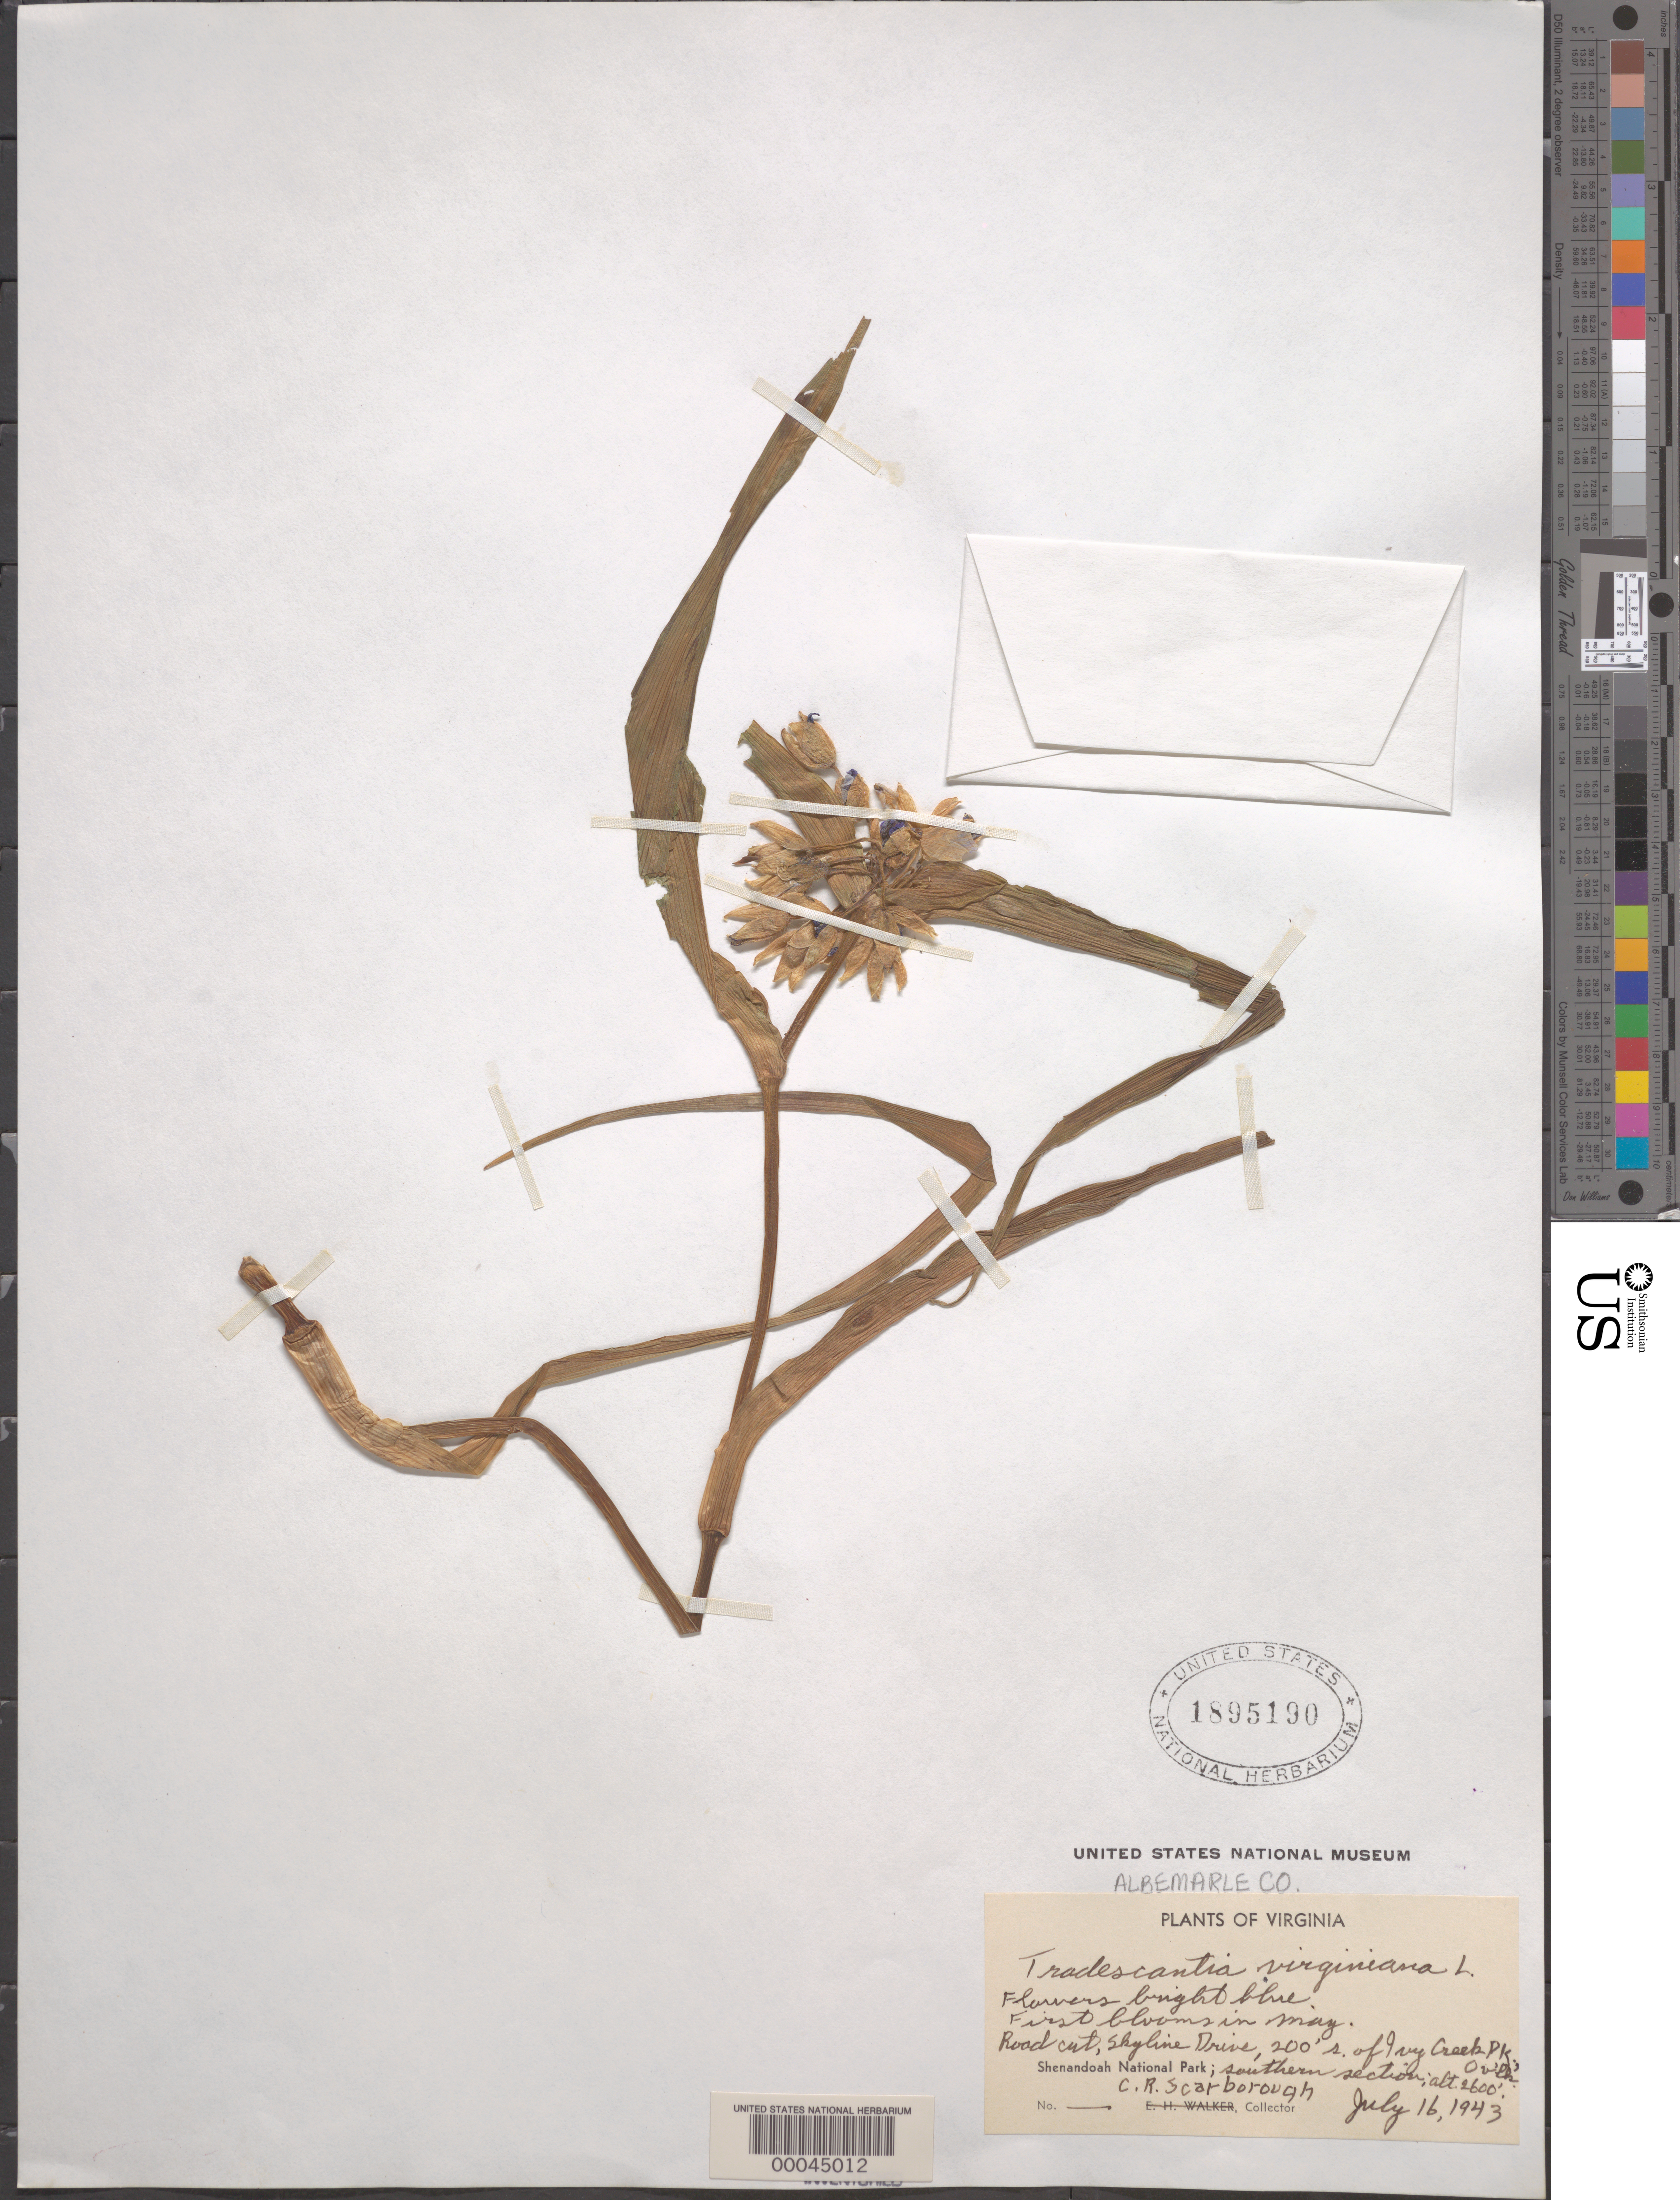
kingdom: Plantae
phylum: Tracheophyta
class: Liliopsida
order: Commelinales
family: Commelinaceae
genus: Tradescantia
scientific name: Tradescantia virginiana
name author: L.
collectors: C. Scarbourough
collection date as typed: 16 Jul 1943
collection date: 1943-07-16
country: United States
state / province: Virginia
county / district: Albemarle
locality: Skyline drive, shenandoah nat. park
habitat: Roadside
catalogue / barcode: US 1895190